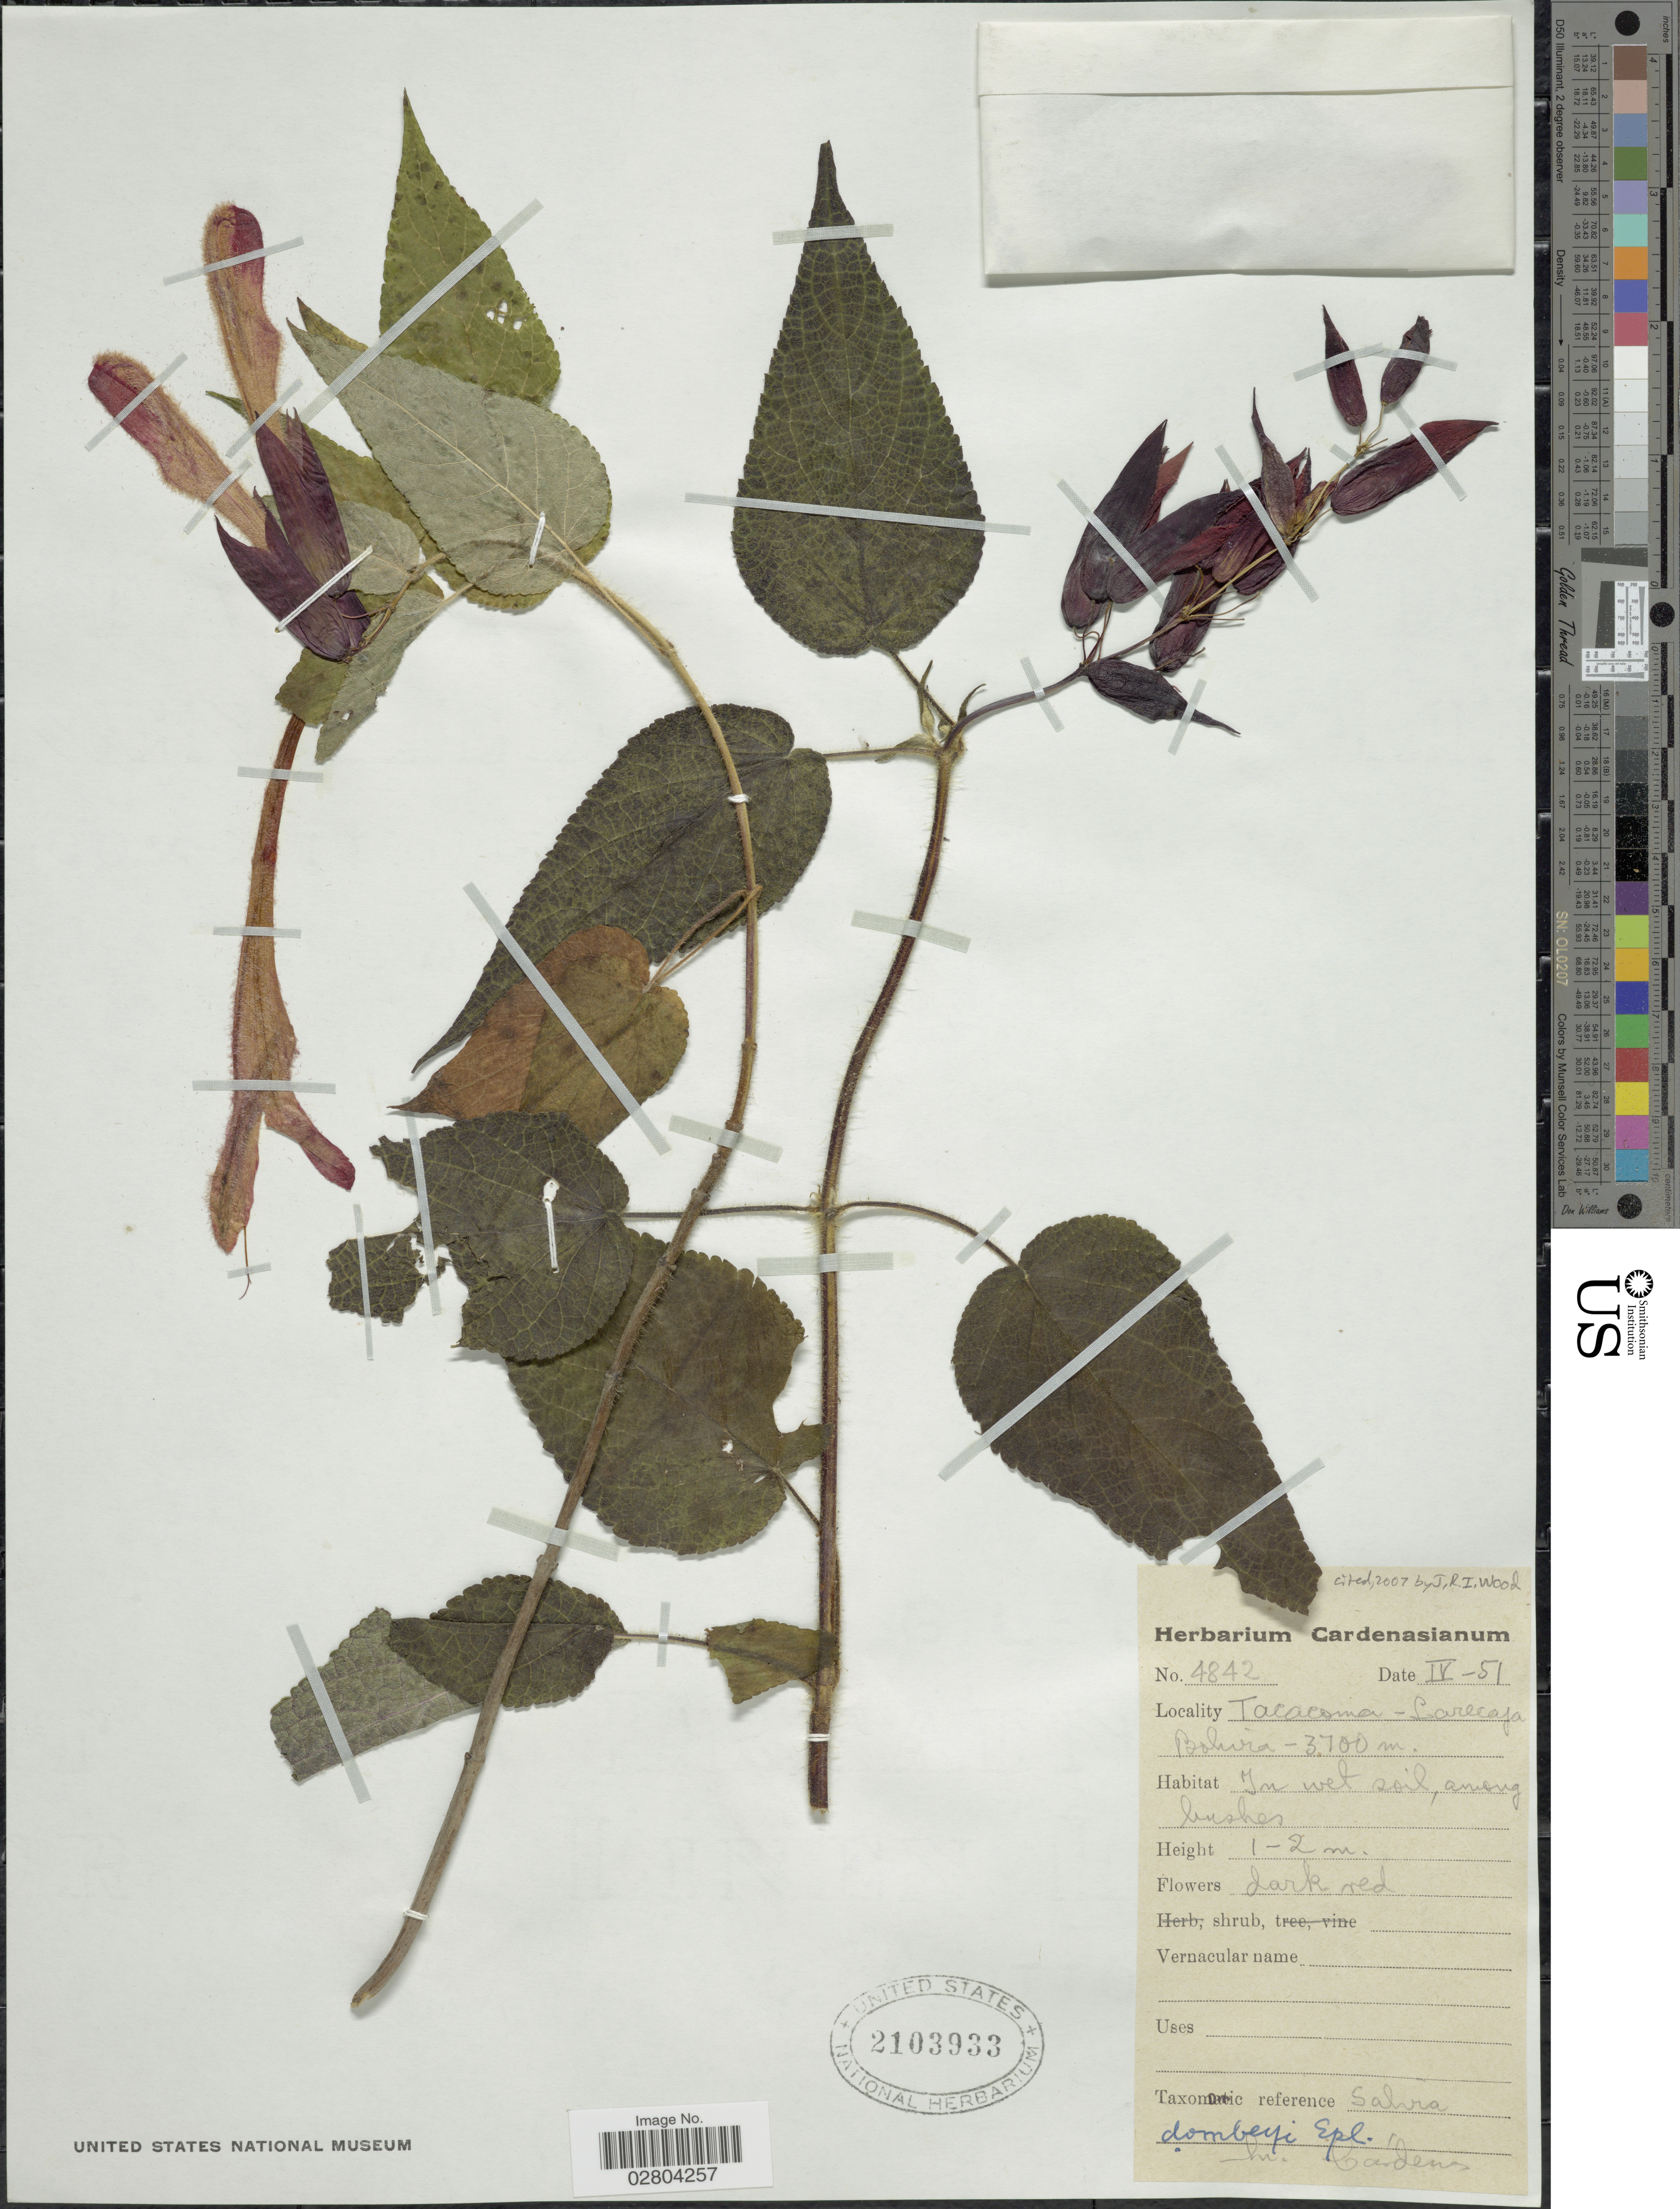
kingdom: Plantae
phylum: Tracheophyta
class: Magnoliopsida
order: Lamiales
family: Lamiaceae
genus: Salvia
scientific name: Salvia dombeyi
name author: Epling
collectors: M. Cárdenas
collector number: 4842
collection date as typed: Transcribed d/m/y: /4/51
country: Bolivia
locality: Tacacoma- Larecaja.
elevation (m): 3700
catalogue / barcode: US 2103933